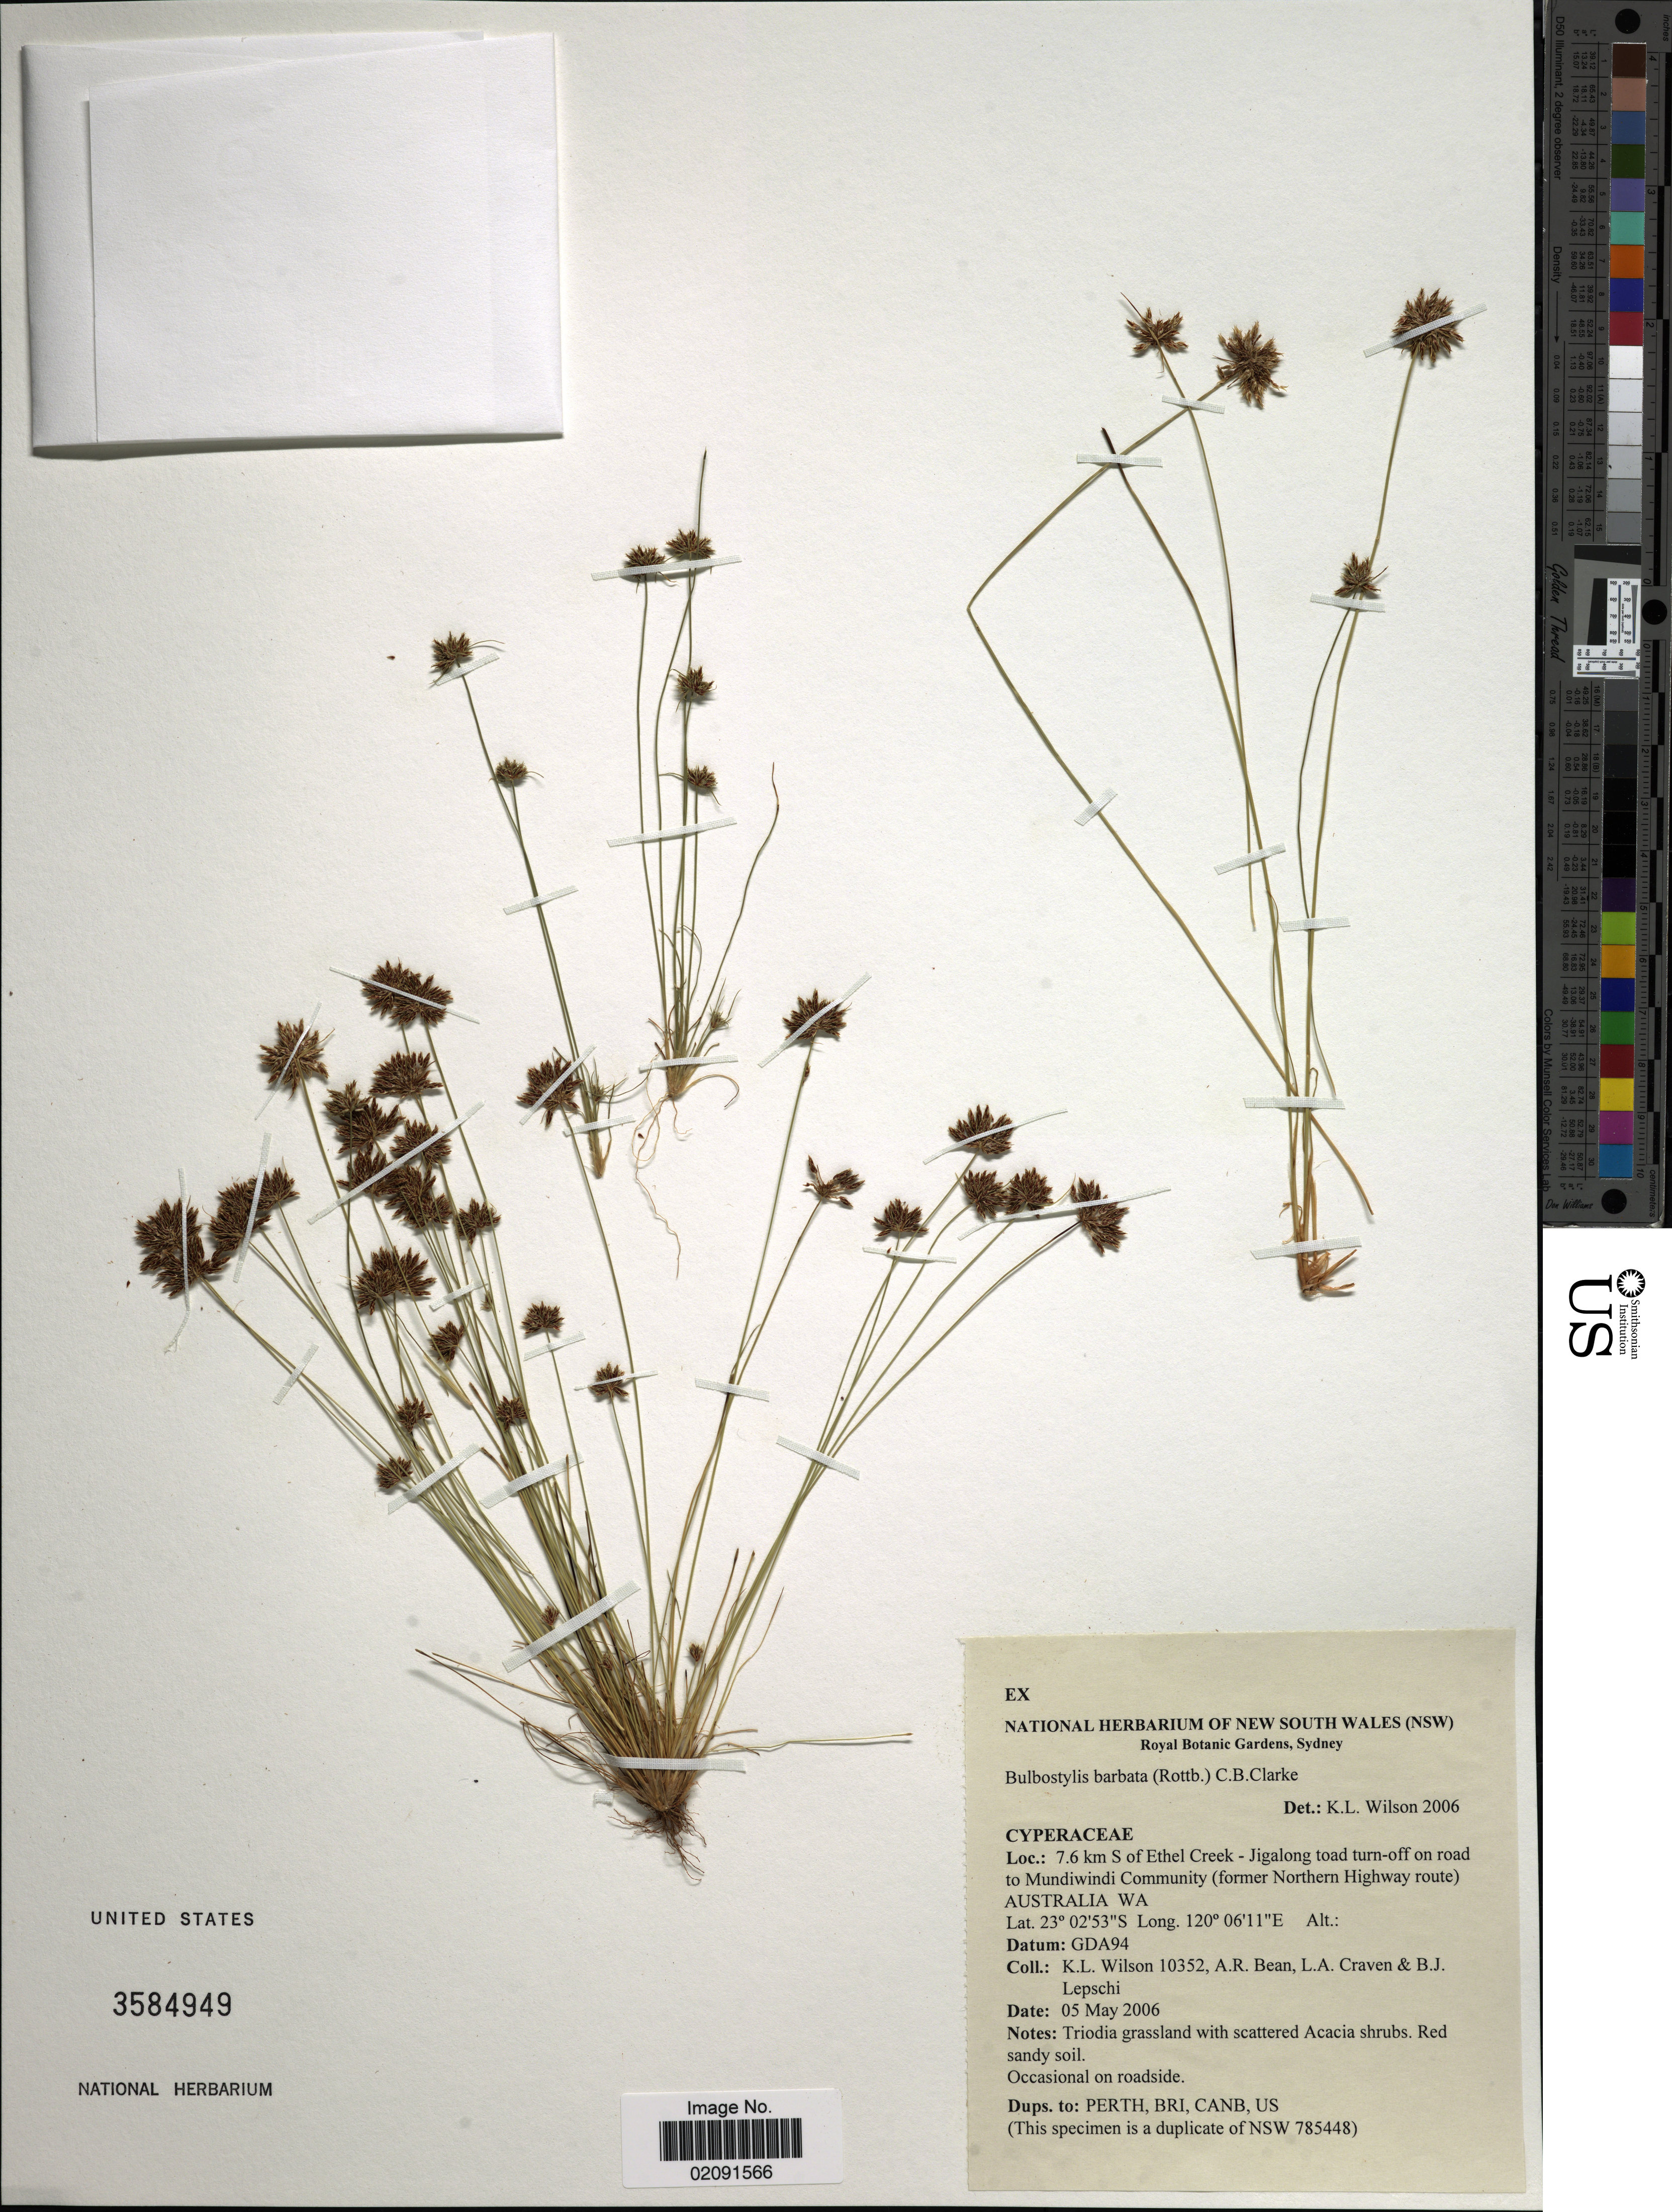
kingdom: Plantae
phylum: Tracheophyta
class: Liliopsida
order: Poales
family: Cyperaceae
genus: Bulbostylis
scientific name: Bulbostylis barbata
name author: (Rottb.) C.B. Clarke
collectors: K. L. Wilson, A. R. Bean, L. A. Craven & B. Lepschi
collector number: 10352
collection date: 2006-05-05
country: Australia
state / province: Western Australia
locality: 7.6 km S of Ethel Creek-Jigalong road turn-off on road to Mundiwindi Community (former Northern Highway route).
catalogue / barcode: US 3584949